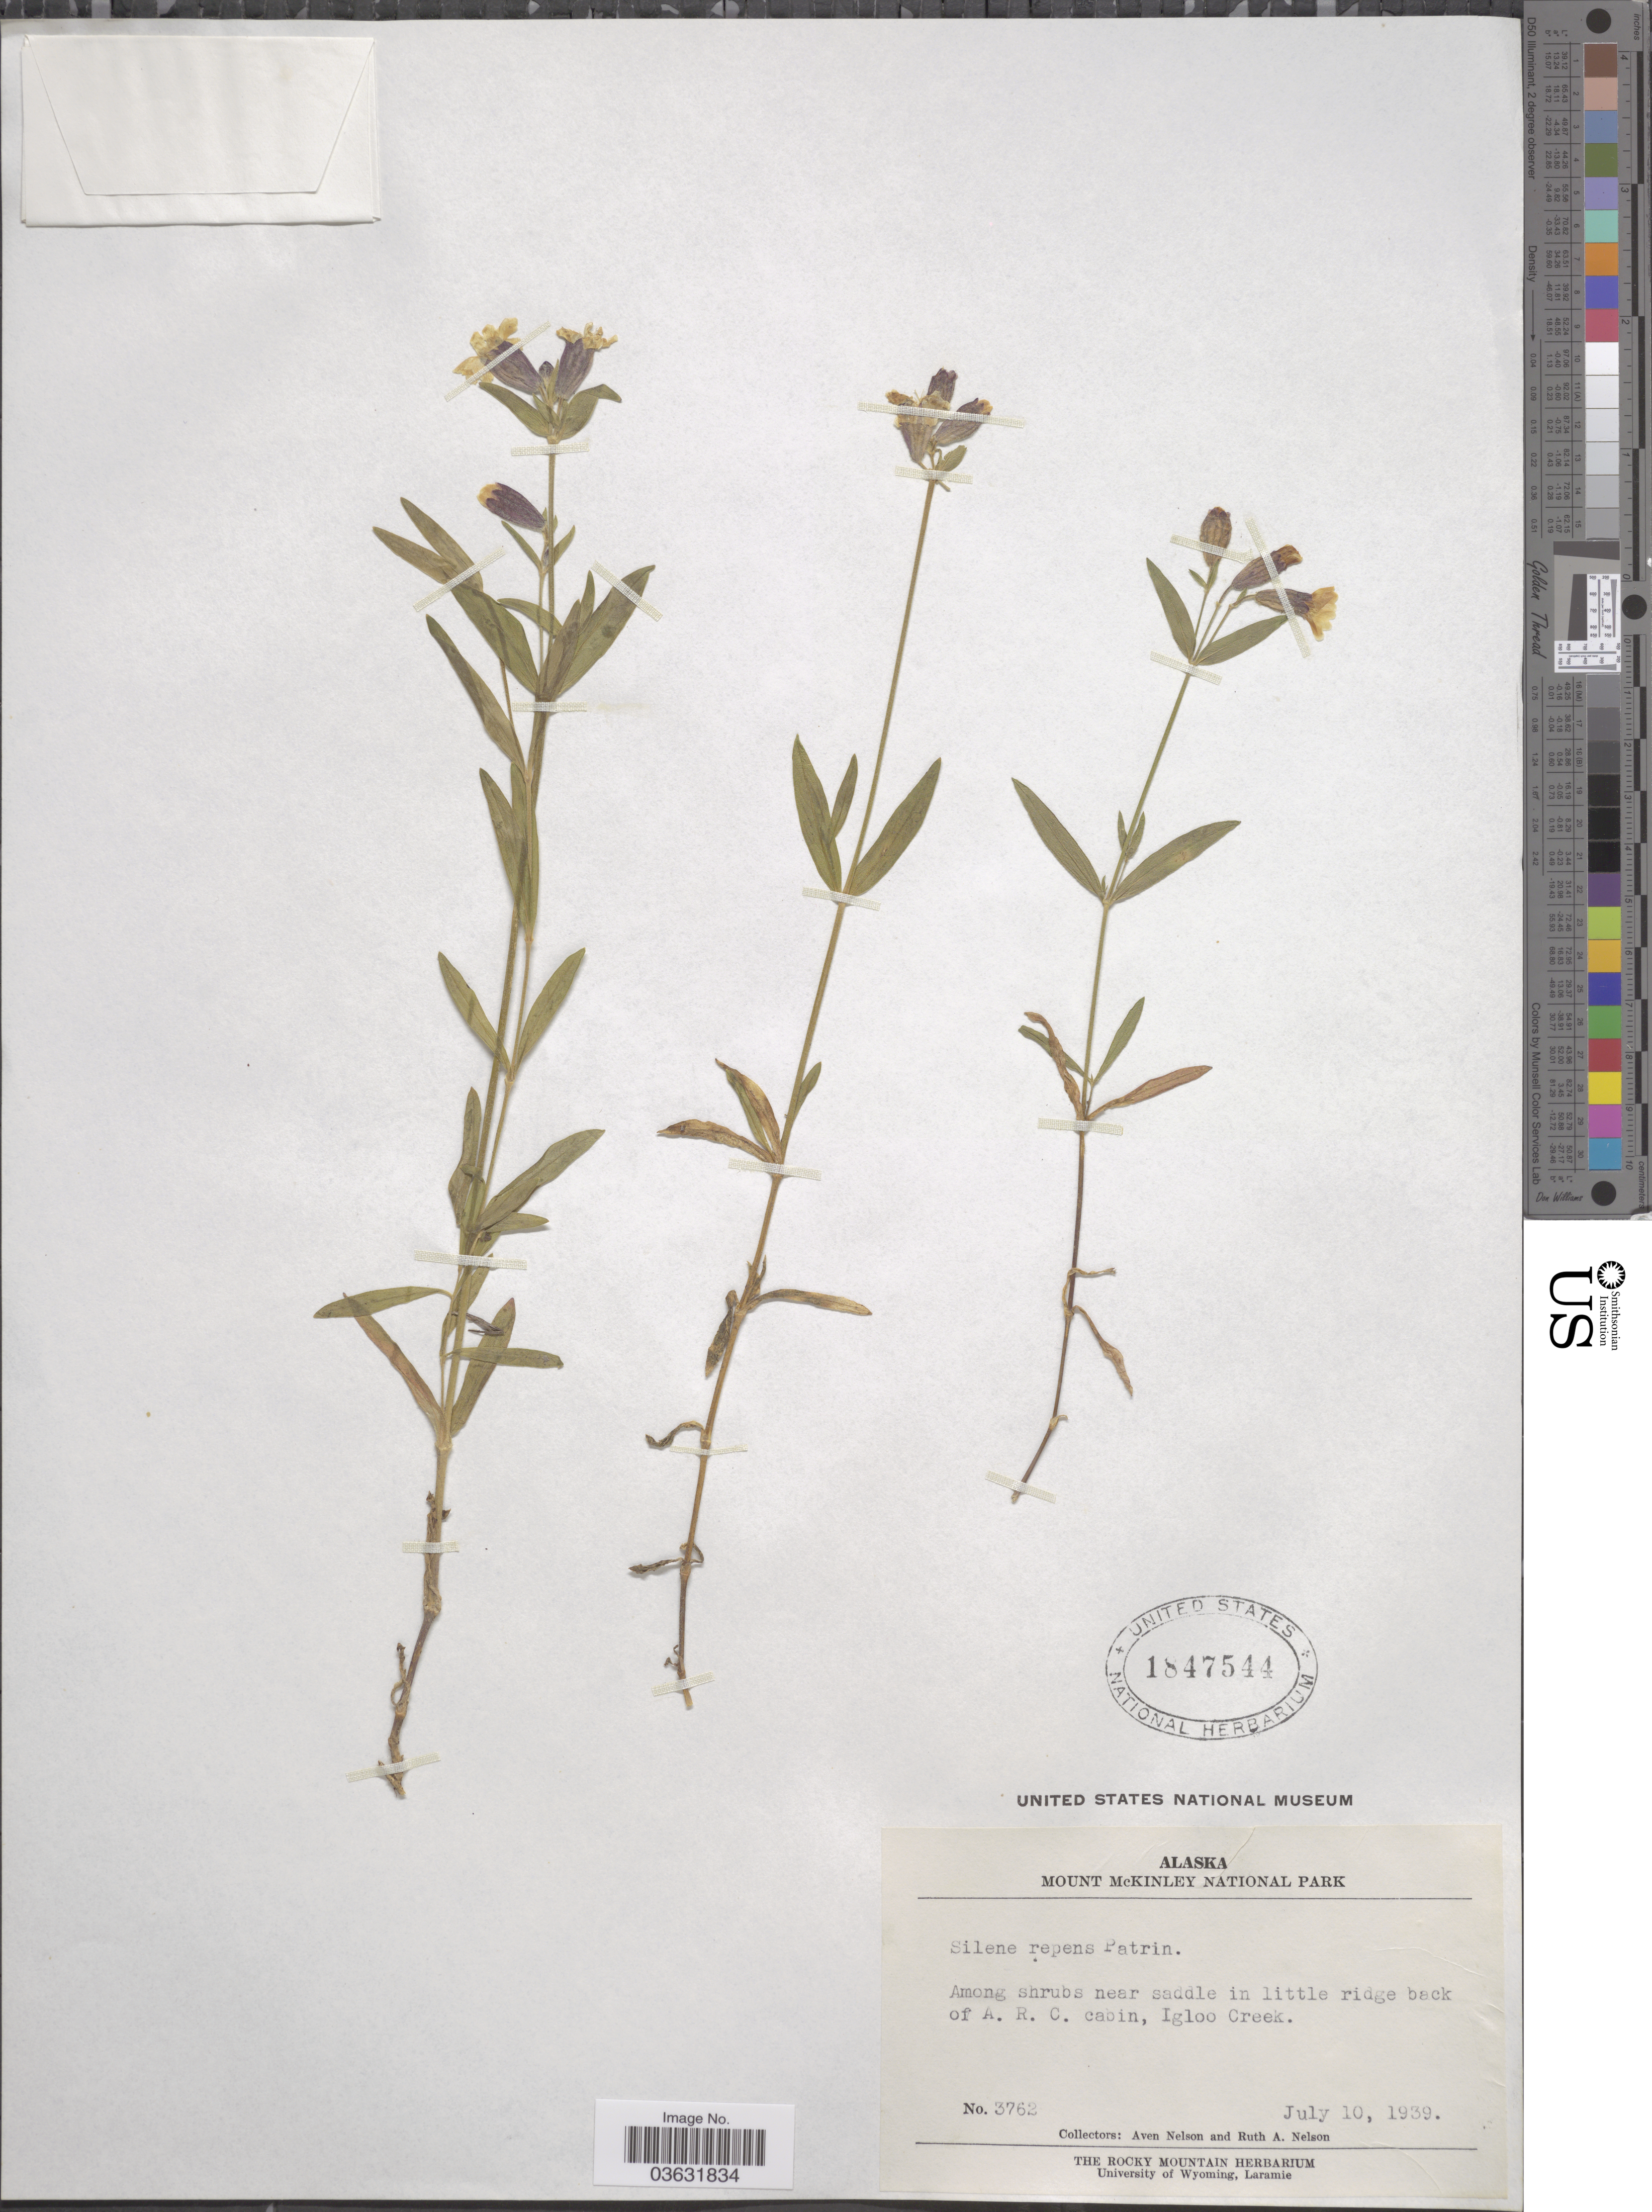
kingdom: Plantae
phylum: Tracheophyta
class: Magnoliopsida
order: Caryophyllales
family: Caryophyllaceae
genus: Silene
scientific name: Silene repens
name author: Patrin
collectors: A. Nelson & R. A. Nelson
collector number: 3762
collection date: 1939-07-10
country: United States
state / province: Alaska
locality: Mount McKinley National Park. Near saddle in little ridge back of A. R. C. cabin, Igloo Creek.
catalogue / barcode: US 1847544